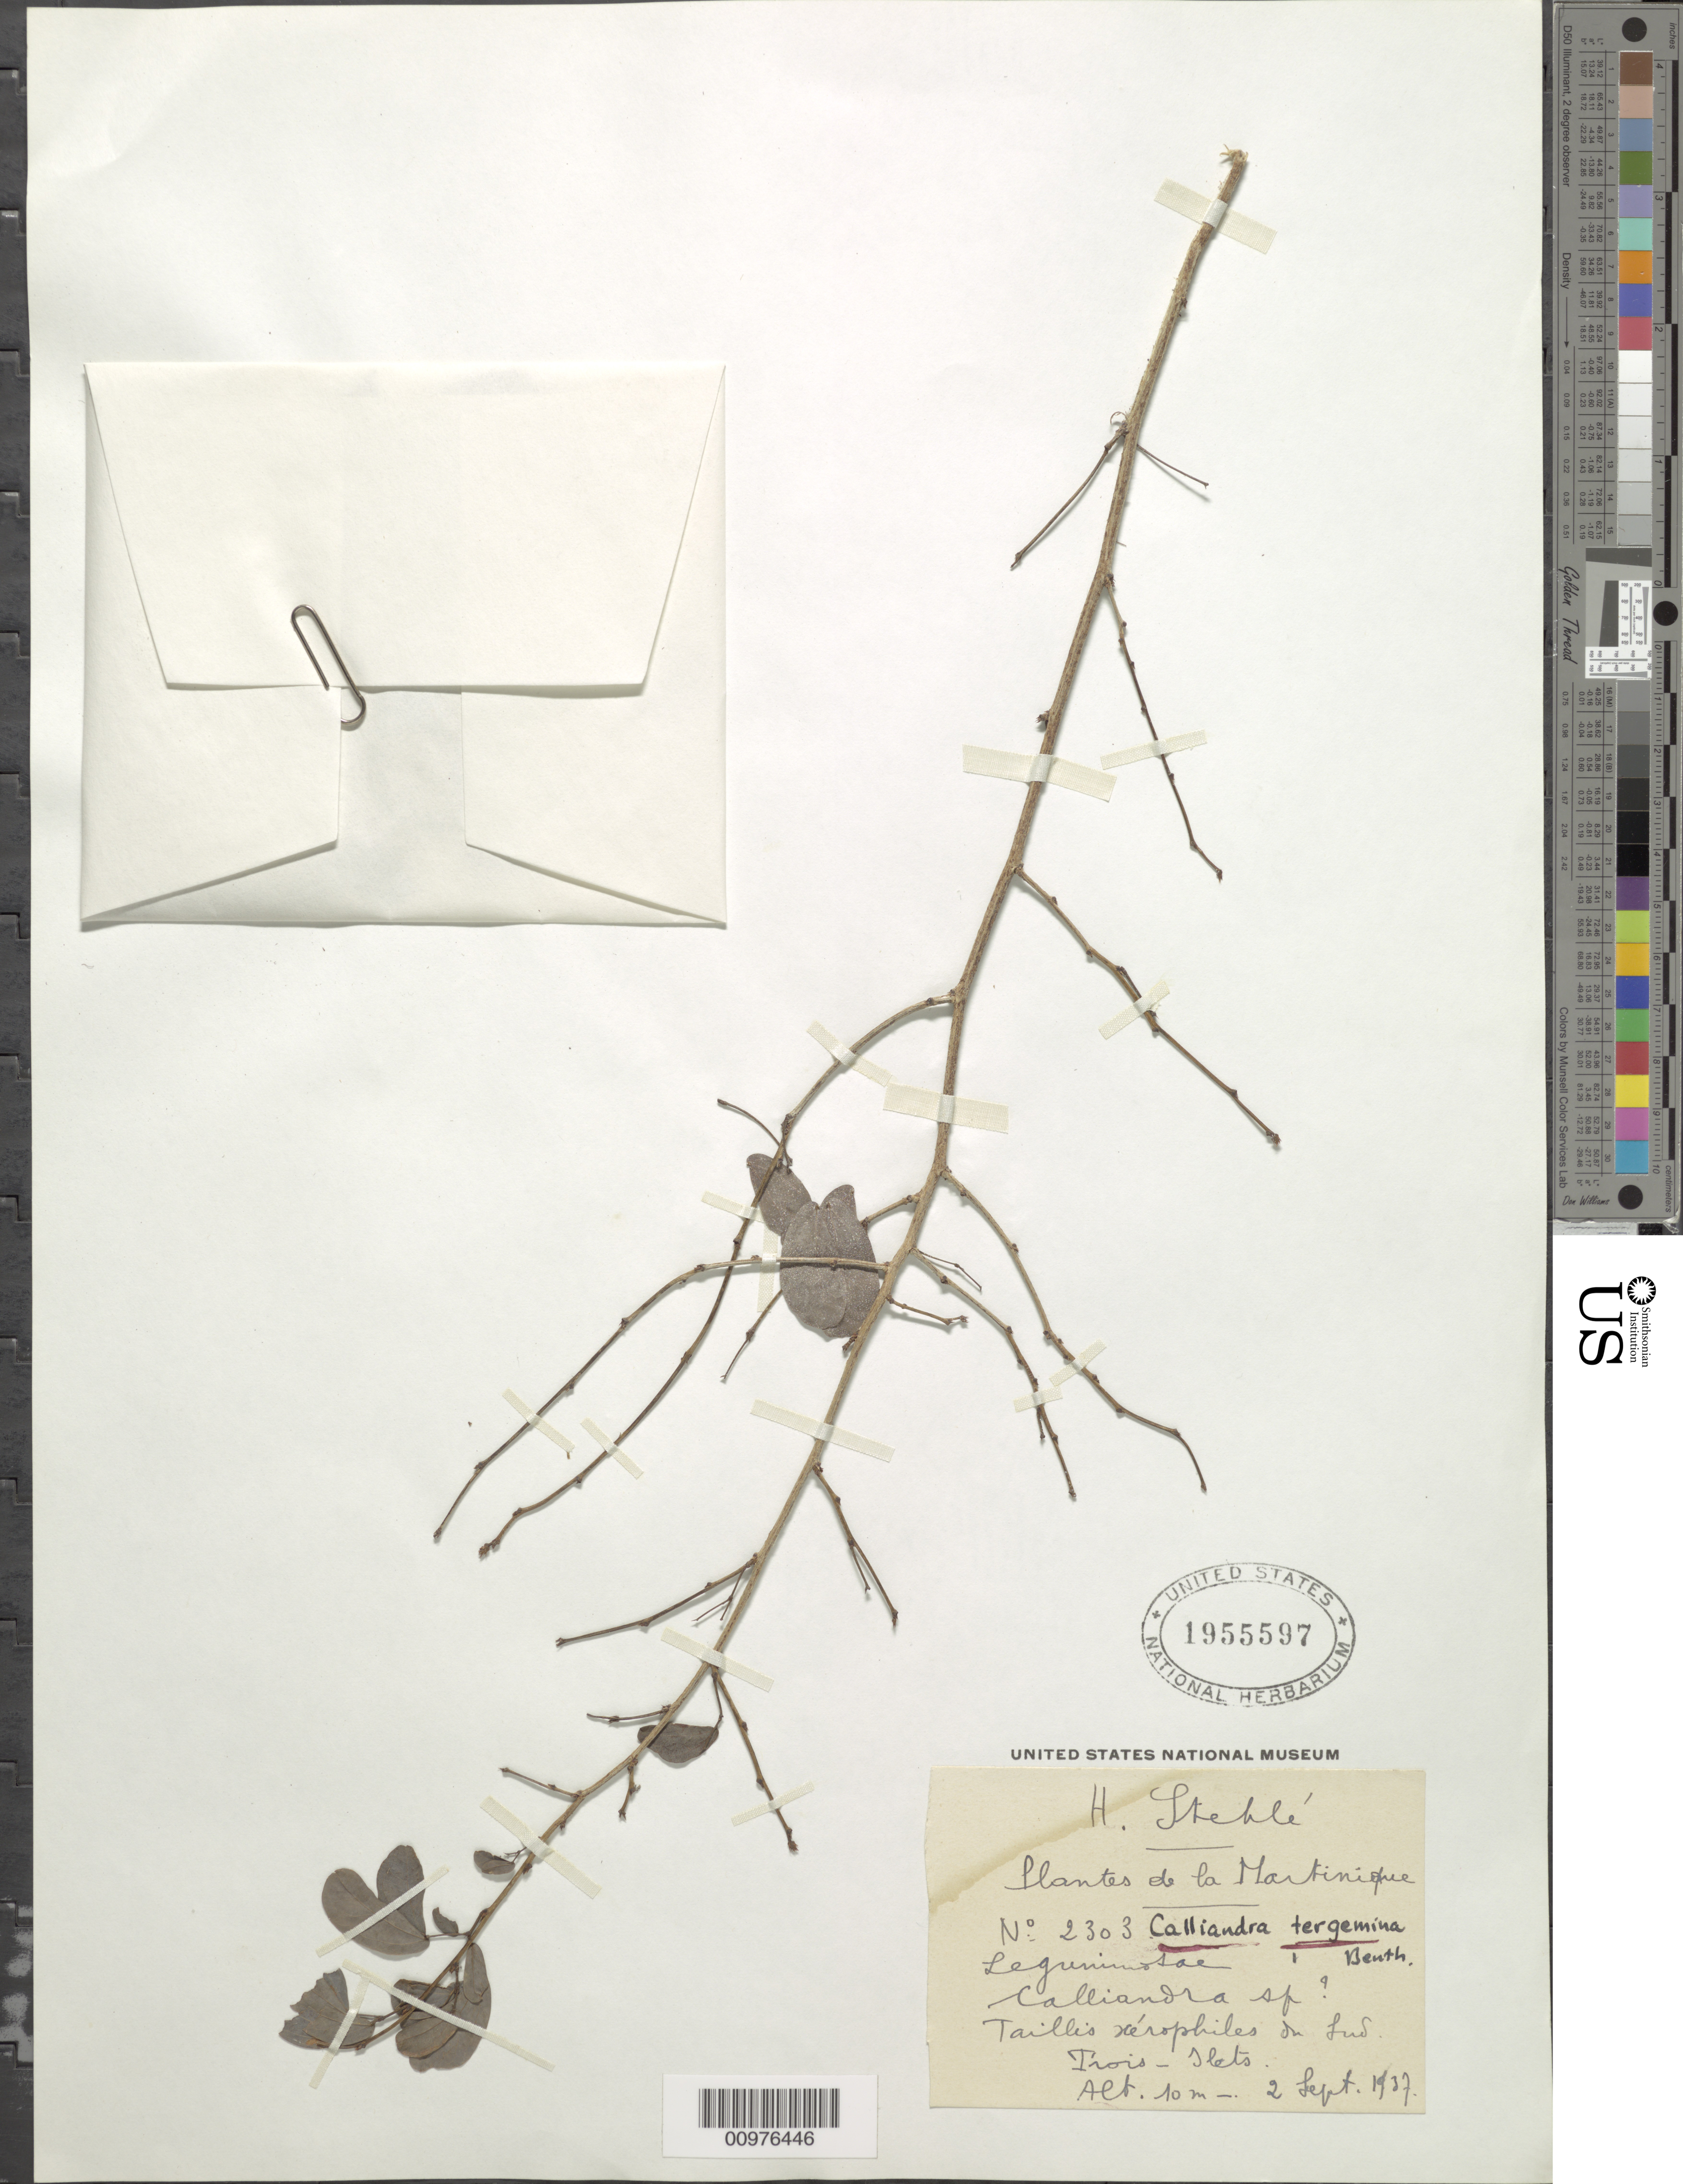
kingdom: Plantae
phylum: Tracheophyta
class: Magnoliopsida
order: Fabales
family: Fabaceae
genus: Calliandra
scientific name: Calliandra tergemina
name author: (L.) Benth.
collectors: H. Stehlé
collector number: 2303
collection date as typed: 02 Sep 1937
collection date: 1937-09-02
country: Martinique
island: Martinique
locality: Taillis xerophiles au Sud.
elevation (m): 10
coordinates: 0 N, 0 E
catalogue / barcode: US 1955597